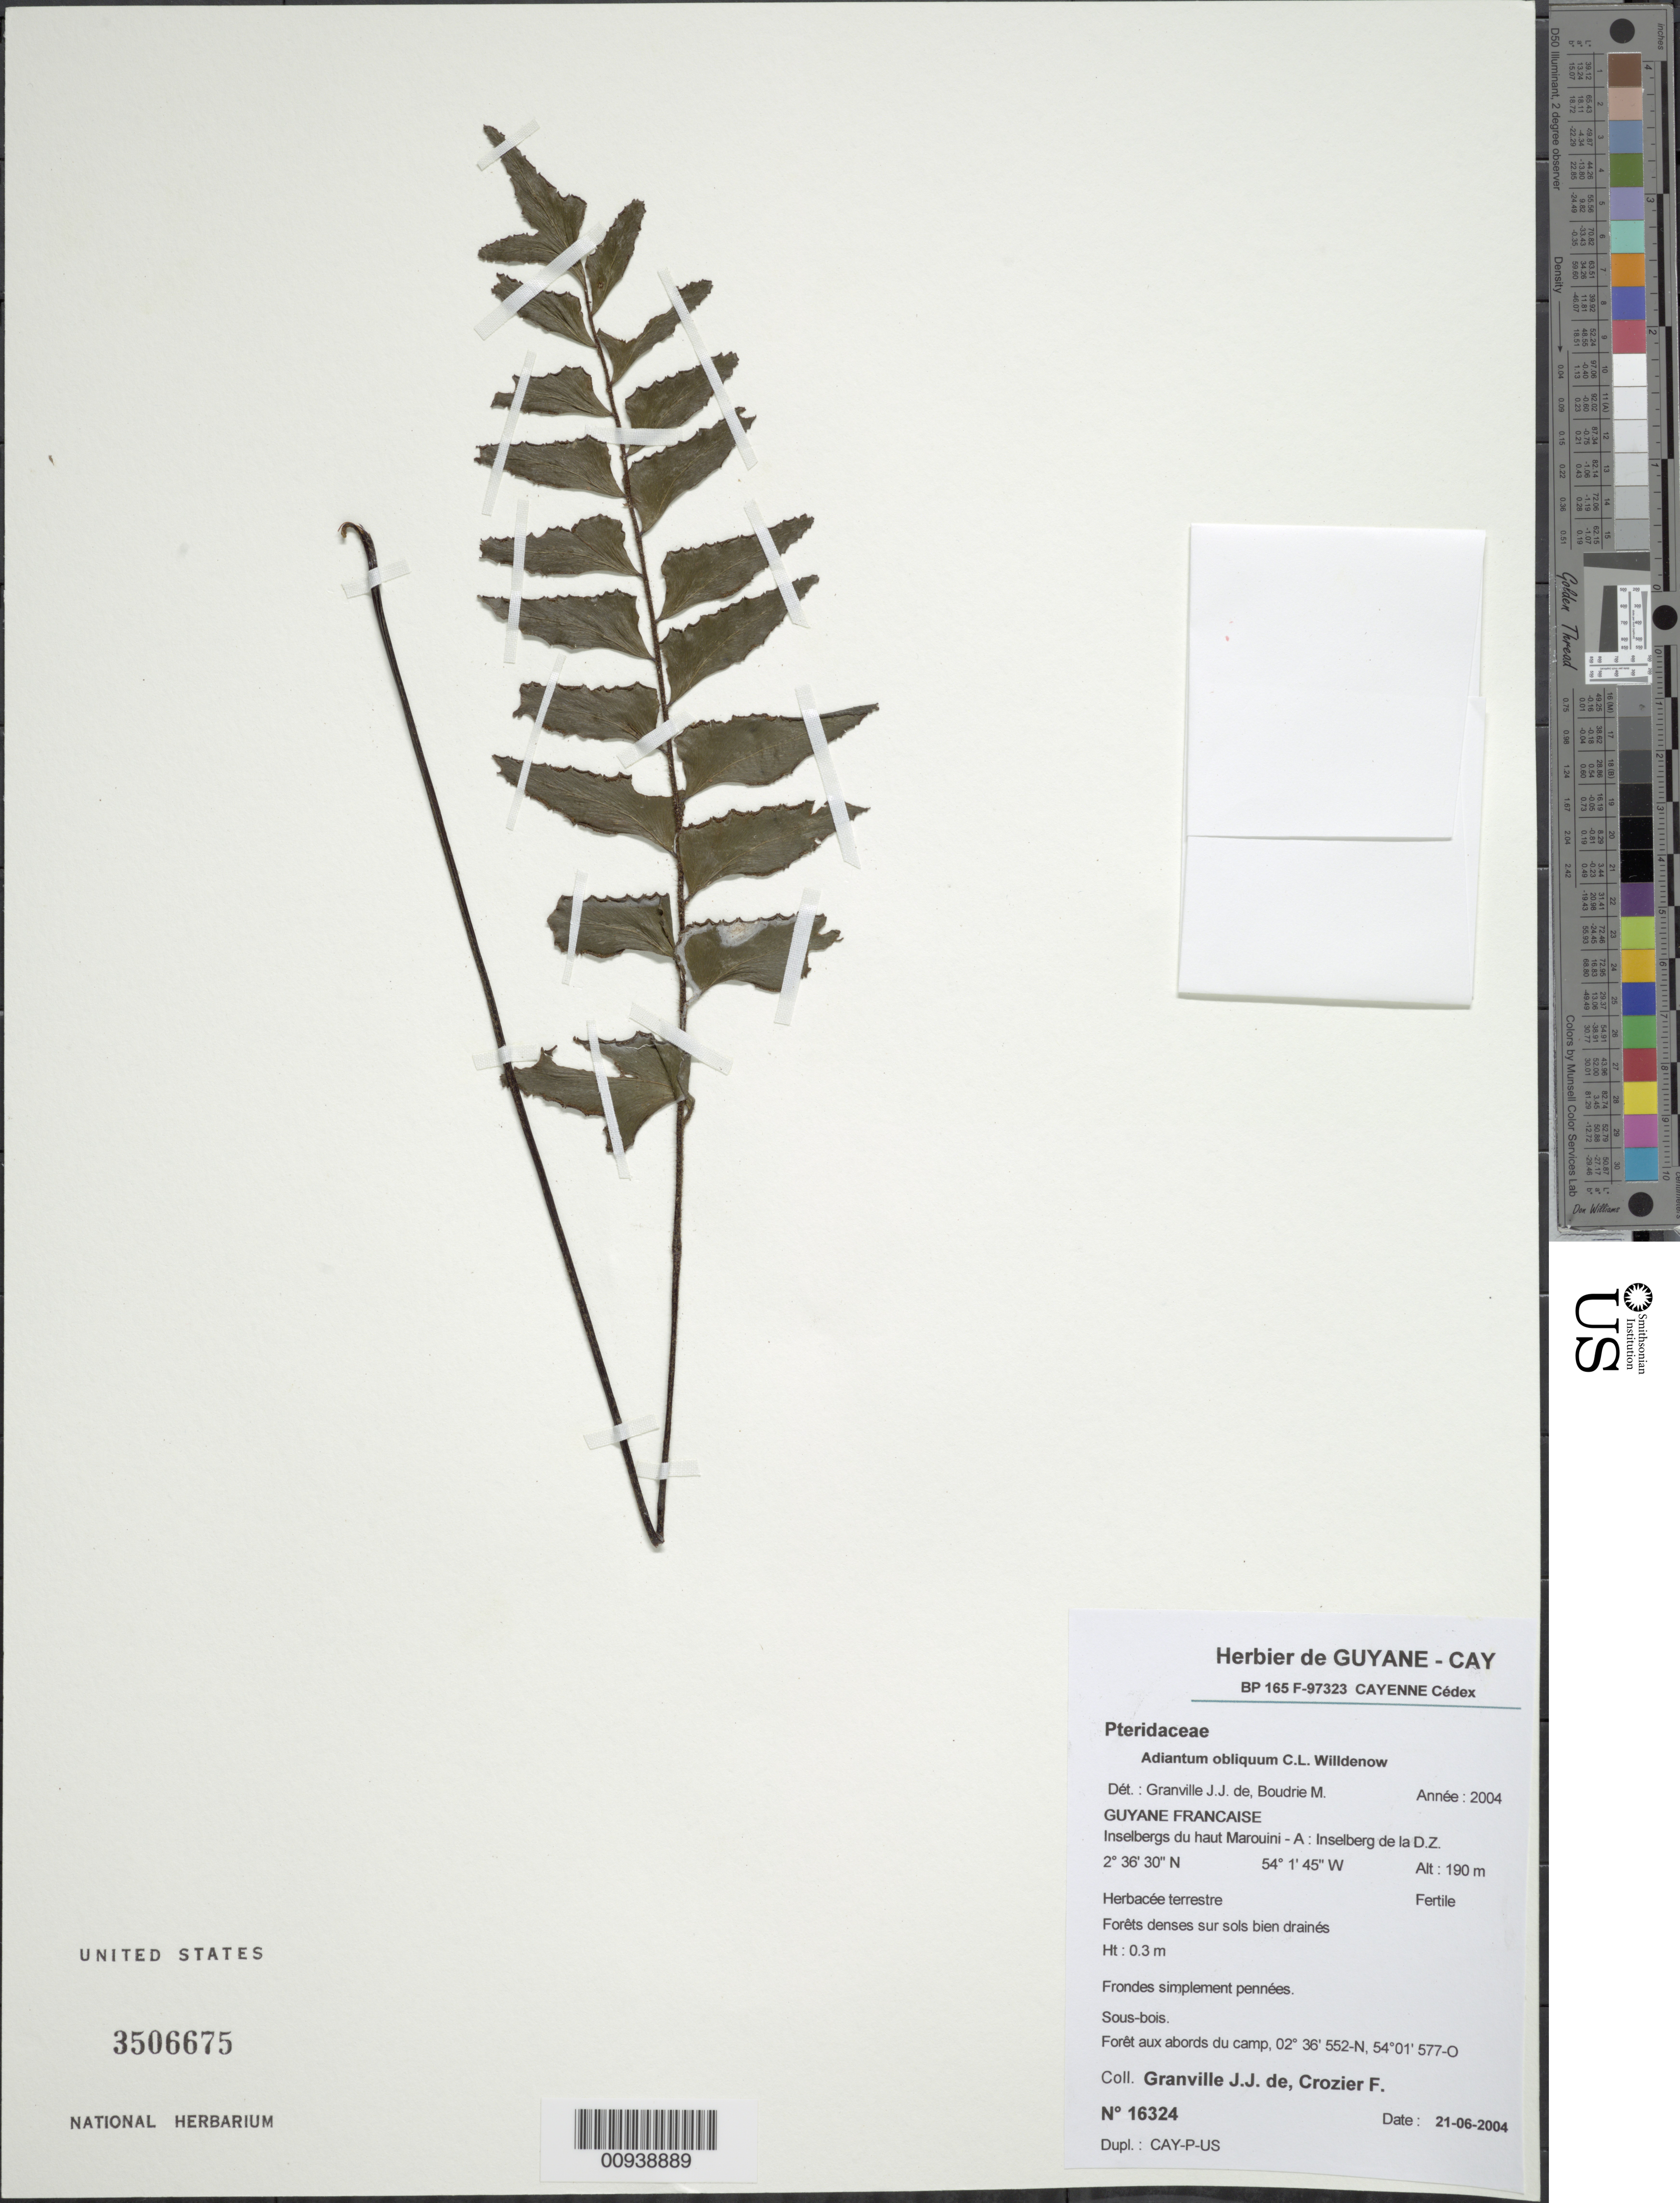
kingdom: Plantae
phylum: Tracheophyta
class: Polypodiopsida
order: Polypodiales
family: Pteridaceae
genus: Adiantum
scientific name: Adiantum obliquum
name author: Willd.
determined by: Granville, J. J.; Boudrie, M.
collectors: J.-J. de Granville & F. Crozier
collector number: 16324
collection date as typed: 21-Jun-04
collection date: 2004-06-21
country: French Guiana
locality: Haut Marouini-A; Inselberg de la D.Z.; abords du camp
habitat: Forêts denses sur sols bien drainés, sous bois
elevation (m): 190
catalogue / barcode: US 3506675